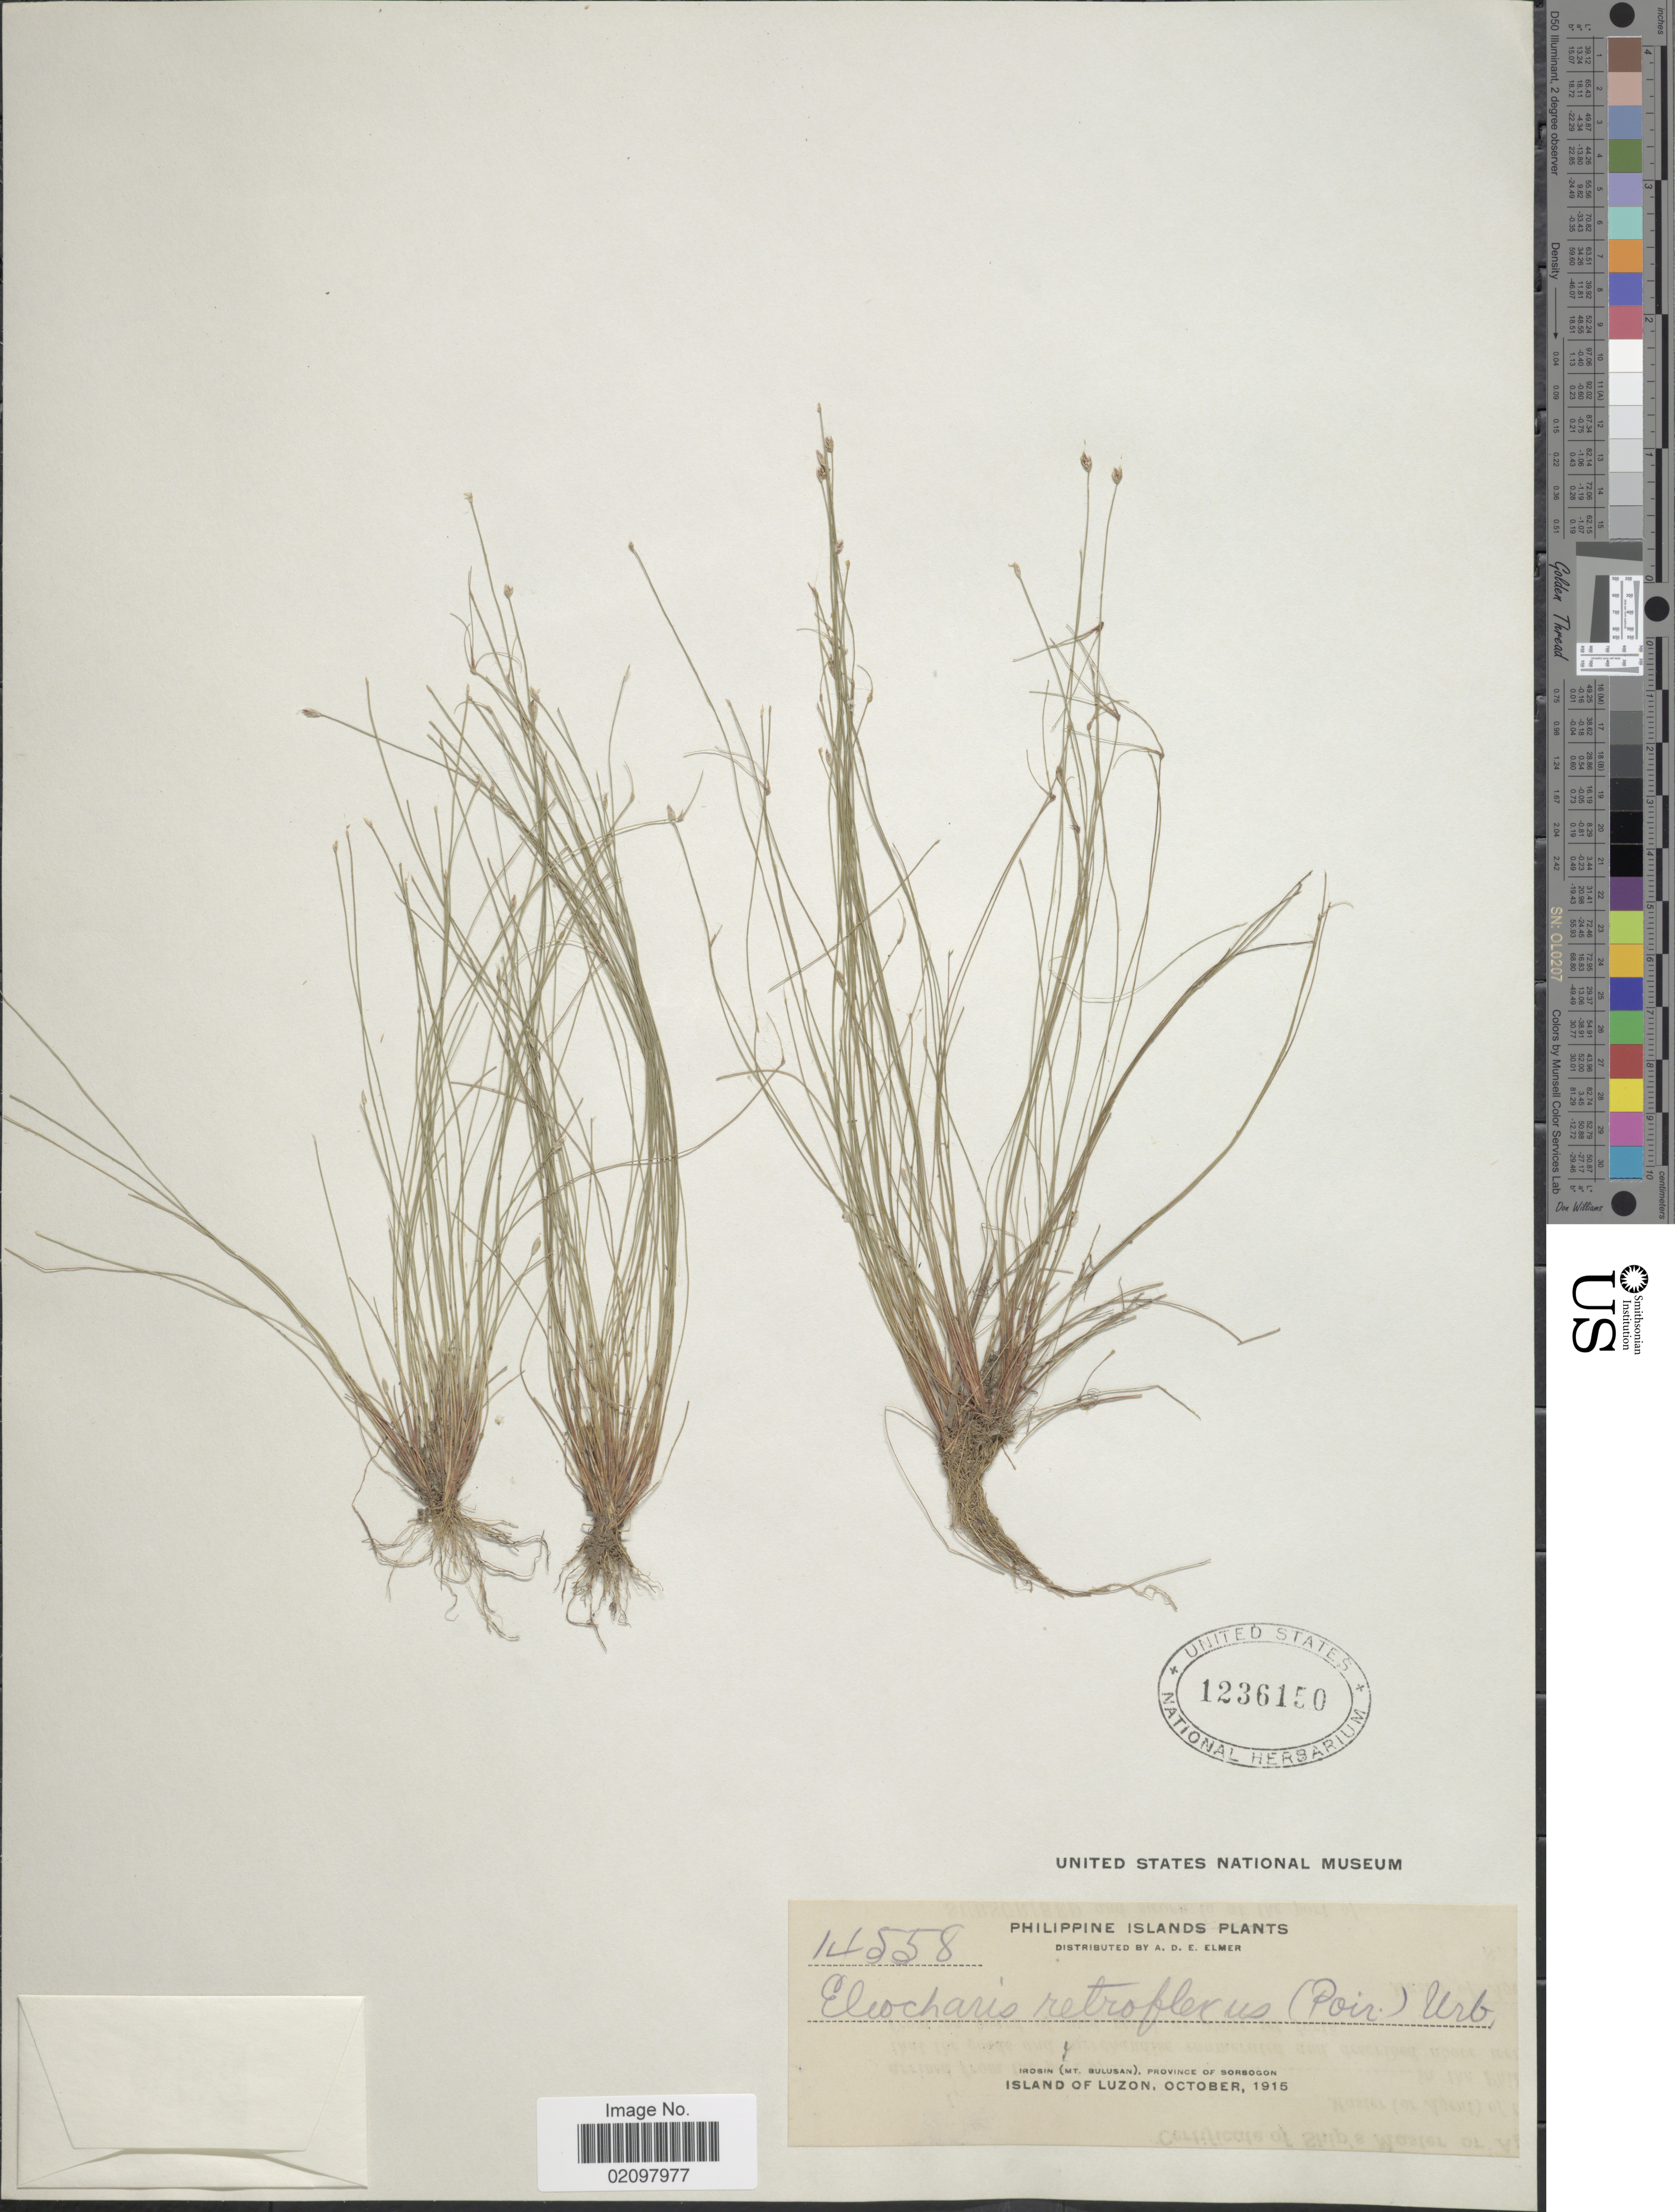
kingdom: Plantae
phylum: Tracheophyta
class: Liliopsida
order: Poales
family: Cyperaceae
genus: Eleocharis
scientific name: Eleocharis retroflexa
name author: (Poir.) Urb.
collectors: A. D. E. Elmer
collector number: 14558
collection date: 1915-10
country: Philippines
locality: Philippine Islands, Irosin (Mt Bulusan), Province of Sorsogon, Island of Luzon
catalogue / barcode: US 1236150